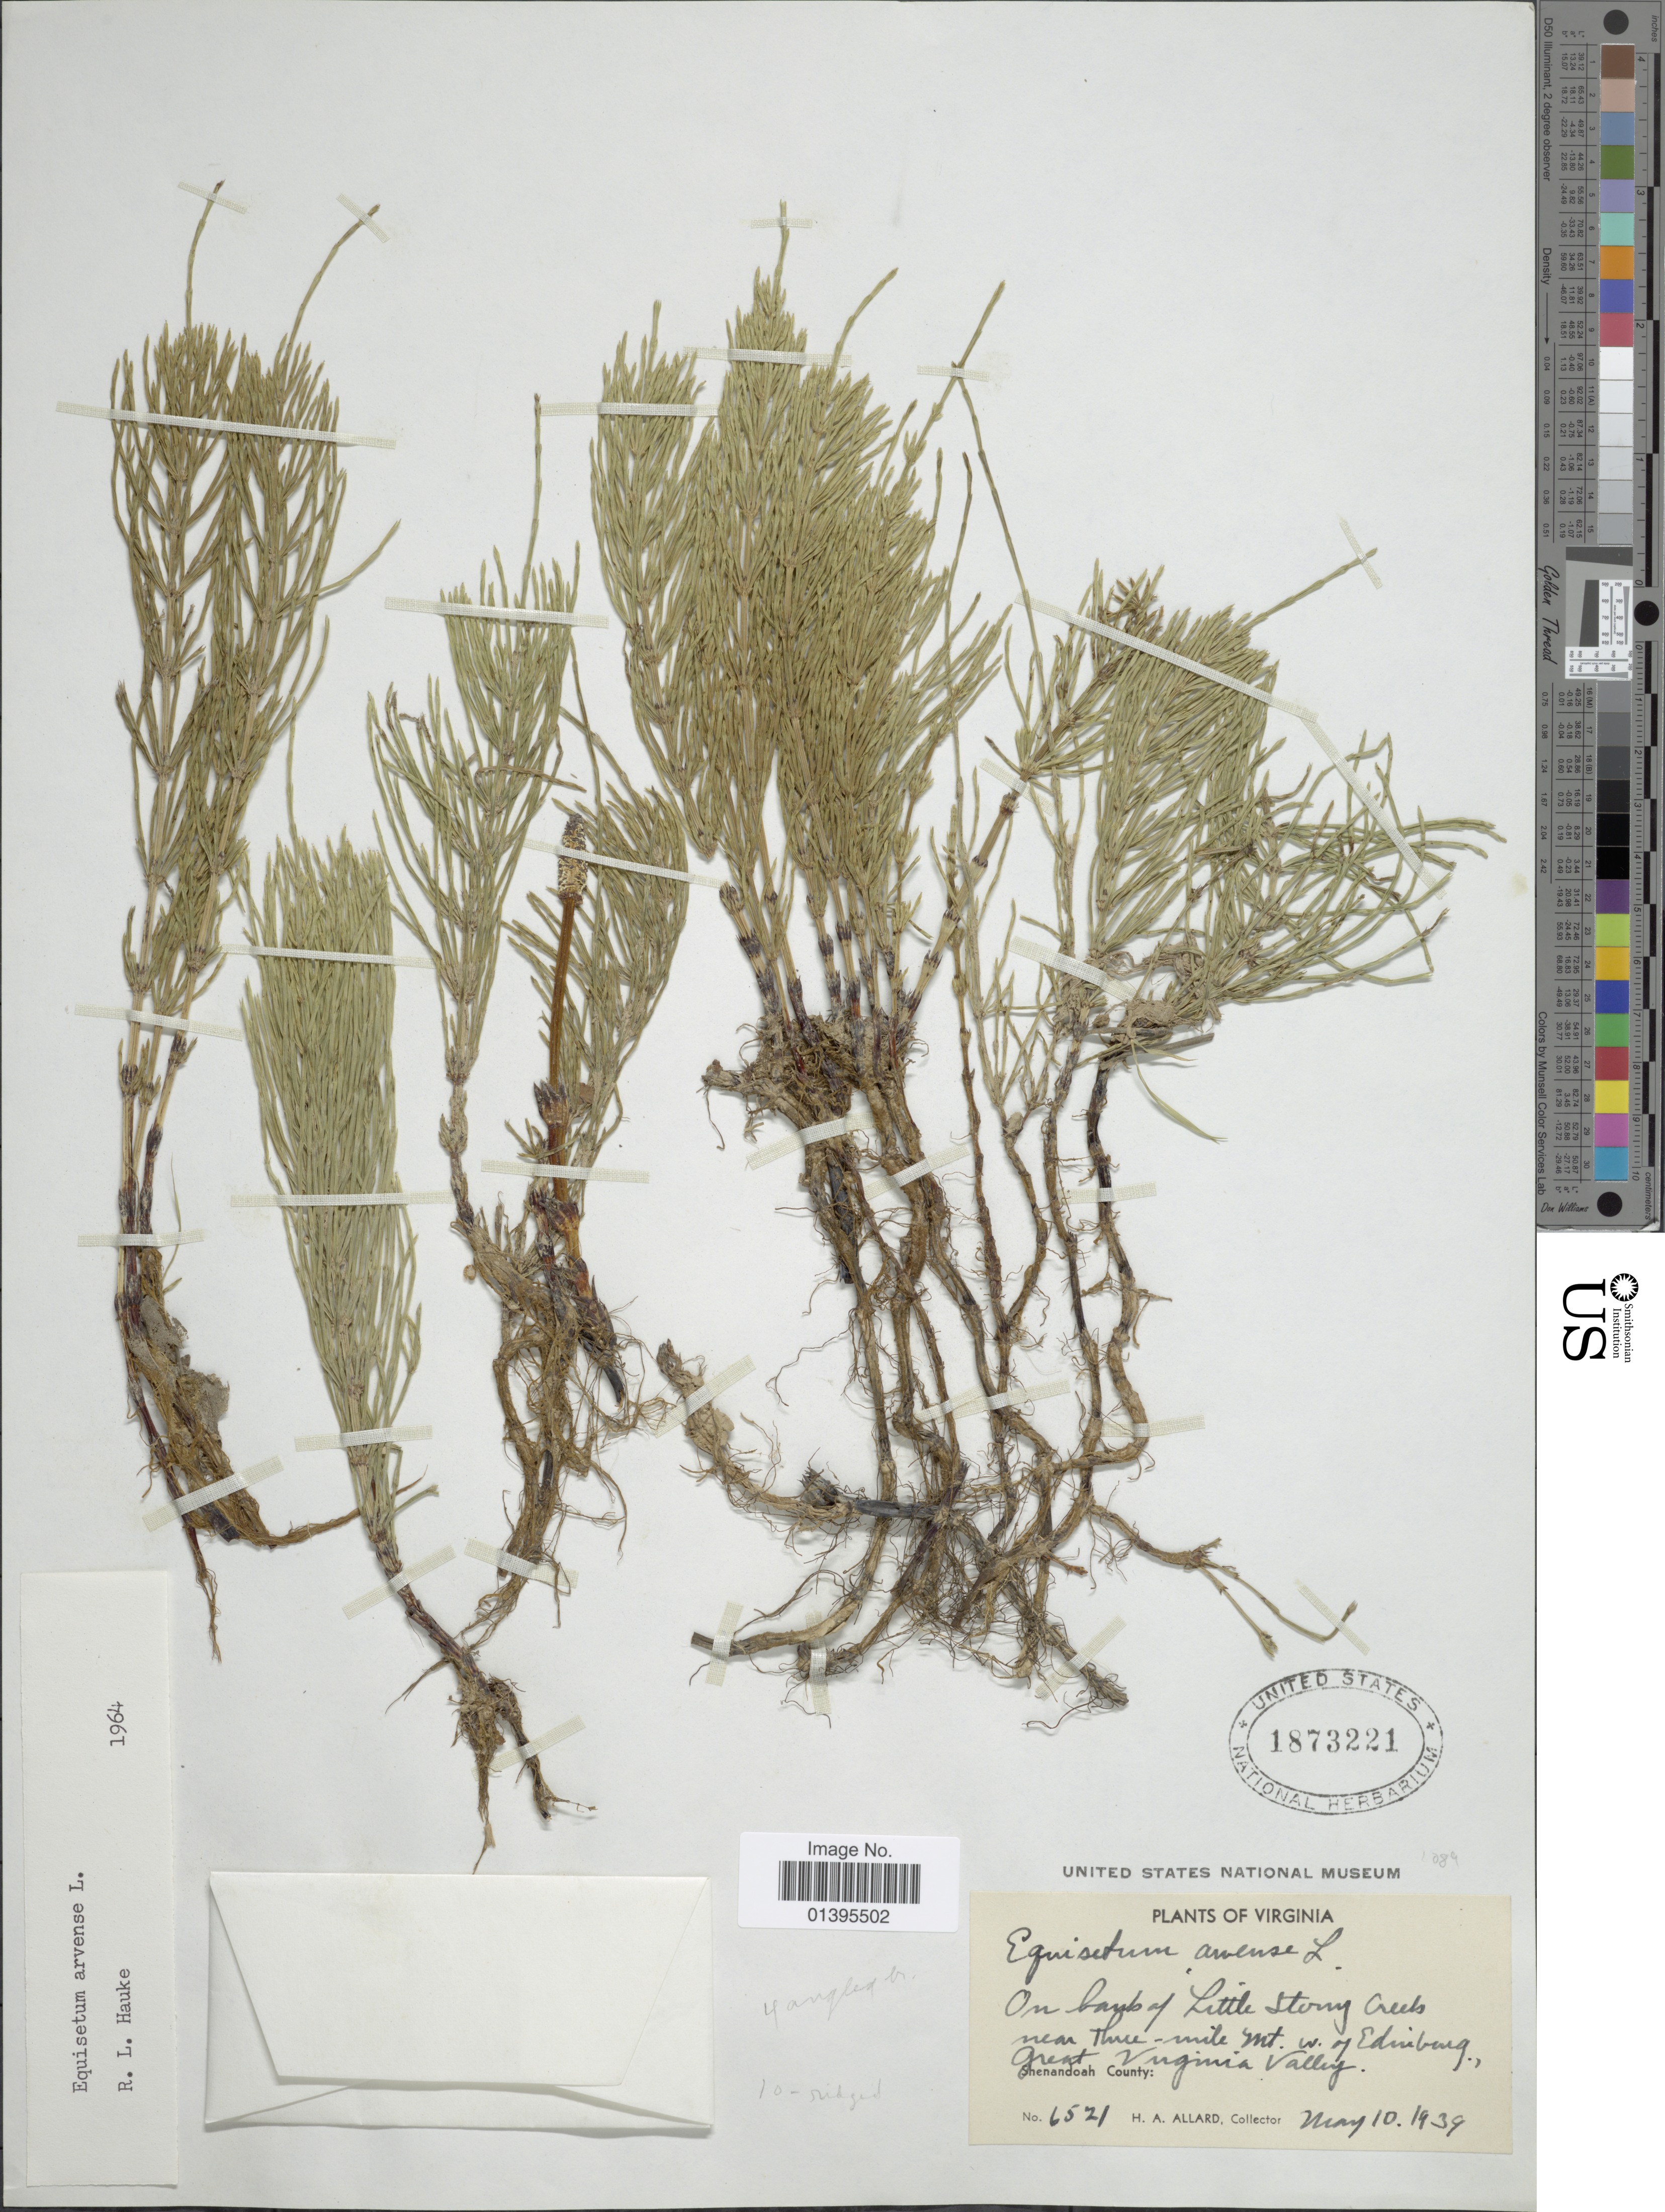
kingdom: Plantae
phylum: Tracheophyta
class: Polypodiopsida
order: Equisetales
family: Equisetaceae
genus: Equisetum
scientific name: Equisetum arvense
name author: L.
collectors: H. A. Allard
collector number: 6521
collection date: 1939-05-10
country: United States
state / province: Virginia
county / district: Shenandoah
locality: On banks of Little Stony Creek near Three-Mile Mt. W of Edinburg, Great Virginia Valley, Shenandoah County.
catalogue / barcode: US 1873221